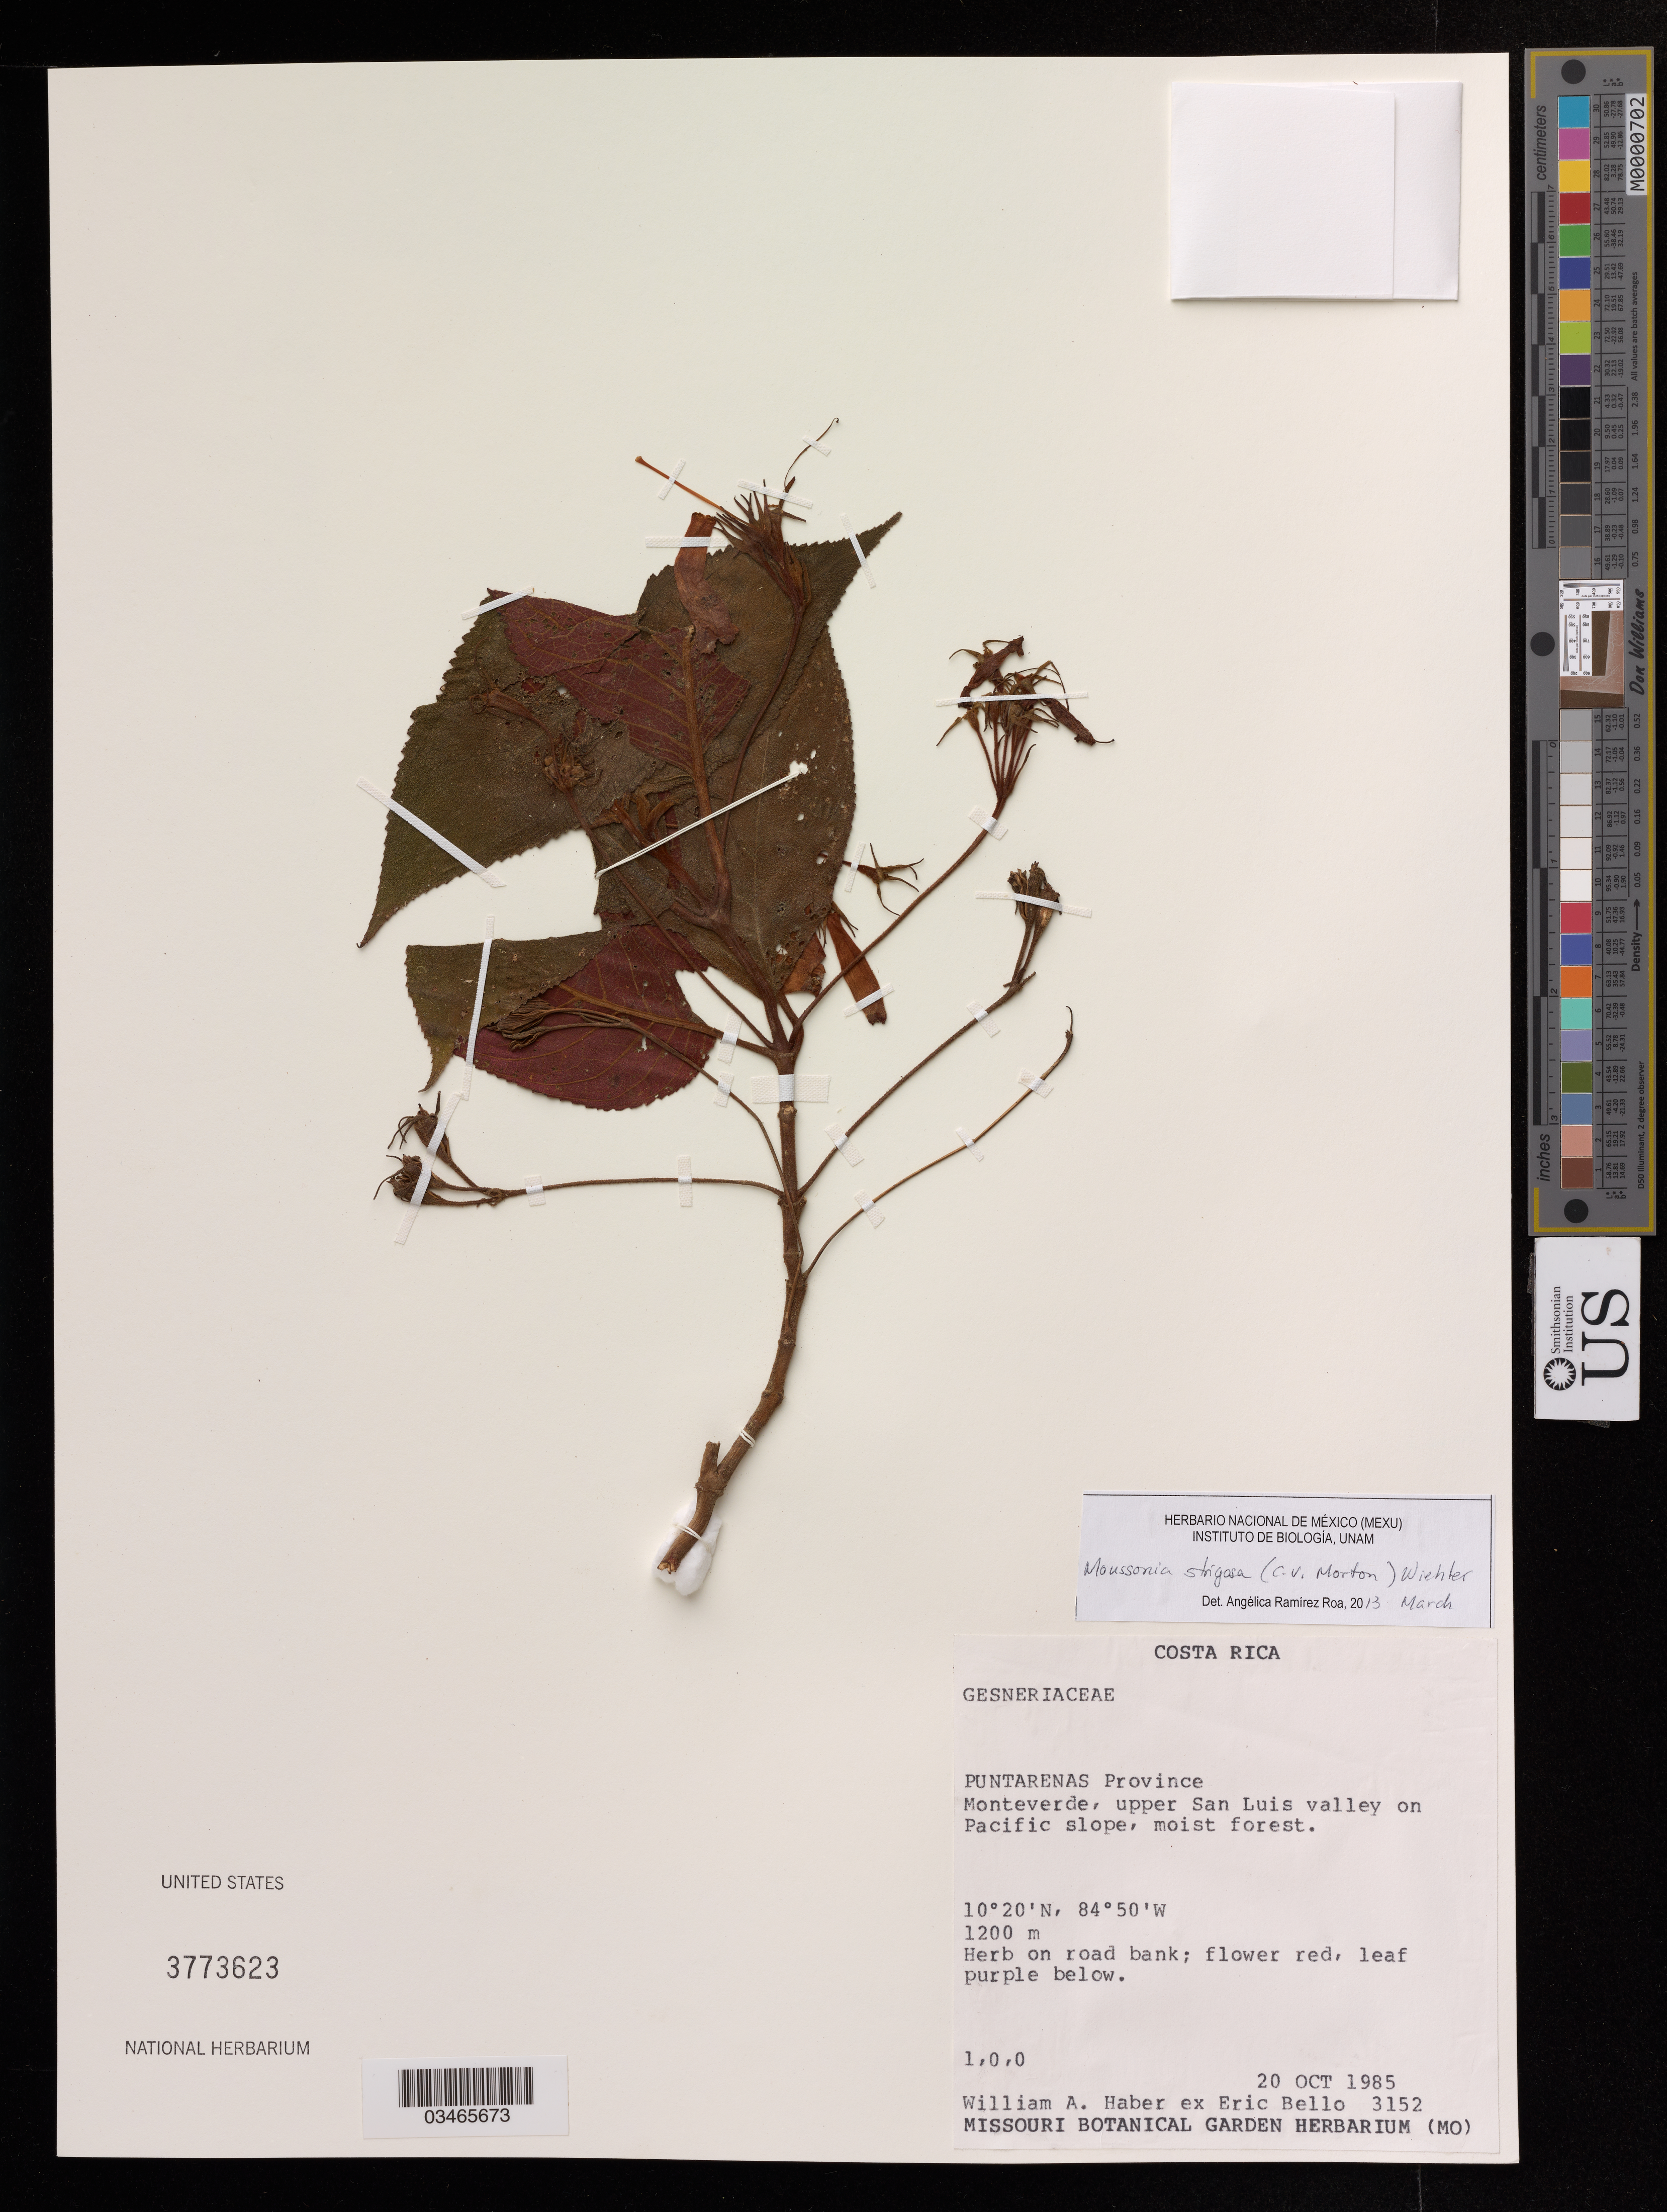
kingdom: Plantae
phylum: Tracheophyta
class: Magnoliopsida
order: Lamiales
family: Gesneriaceae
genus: Moussonia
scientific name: Moussonia strigosa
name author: (C.V. Morton) Wiehler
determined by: Ramírez-Roa, A.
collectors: W. A. Haber & E. Bello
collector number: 3152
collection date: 1985-10-20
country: Costa Rica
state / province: Puntarenas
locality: Monteverde, upper San Luis valley on Pacific slope, moist forest.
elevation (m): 1200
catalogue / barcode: US 3773623